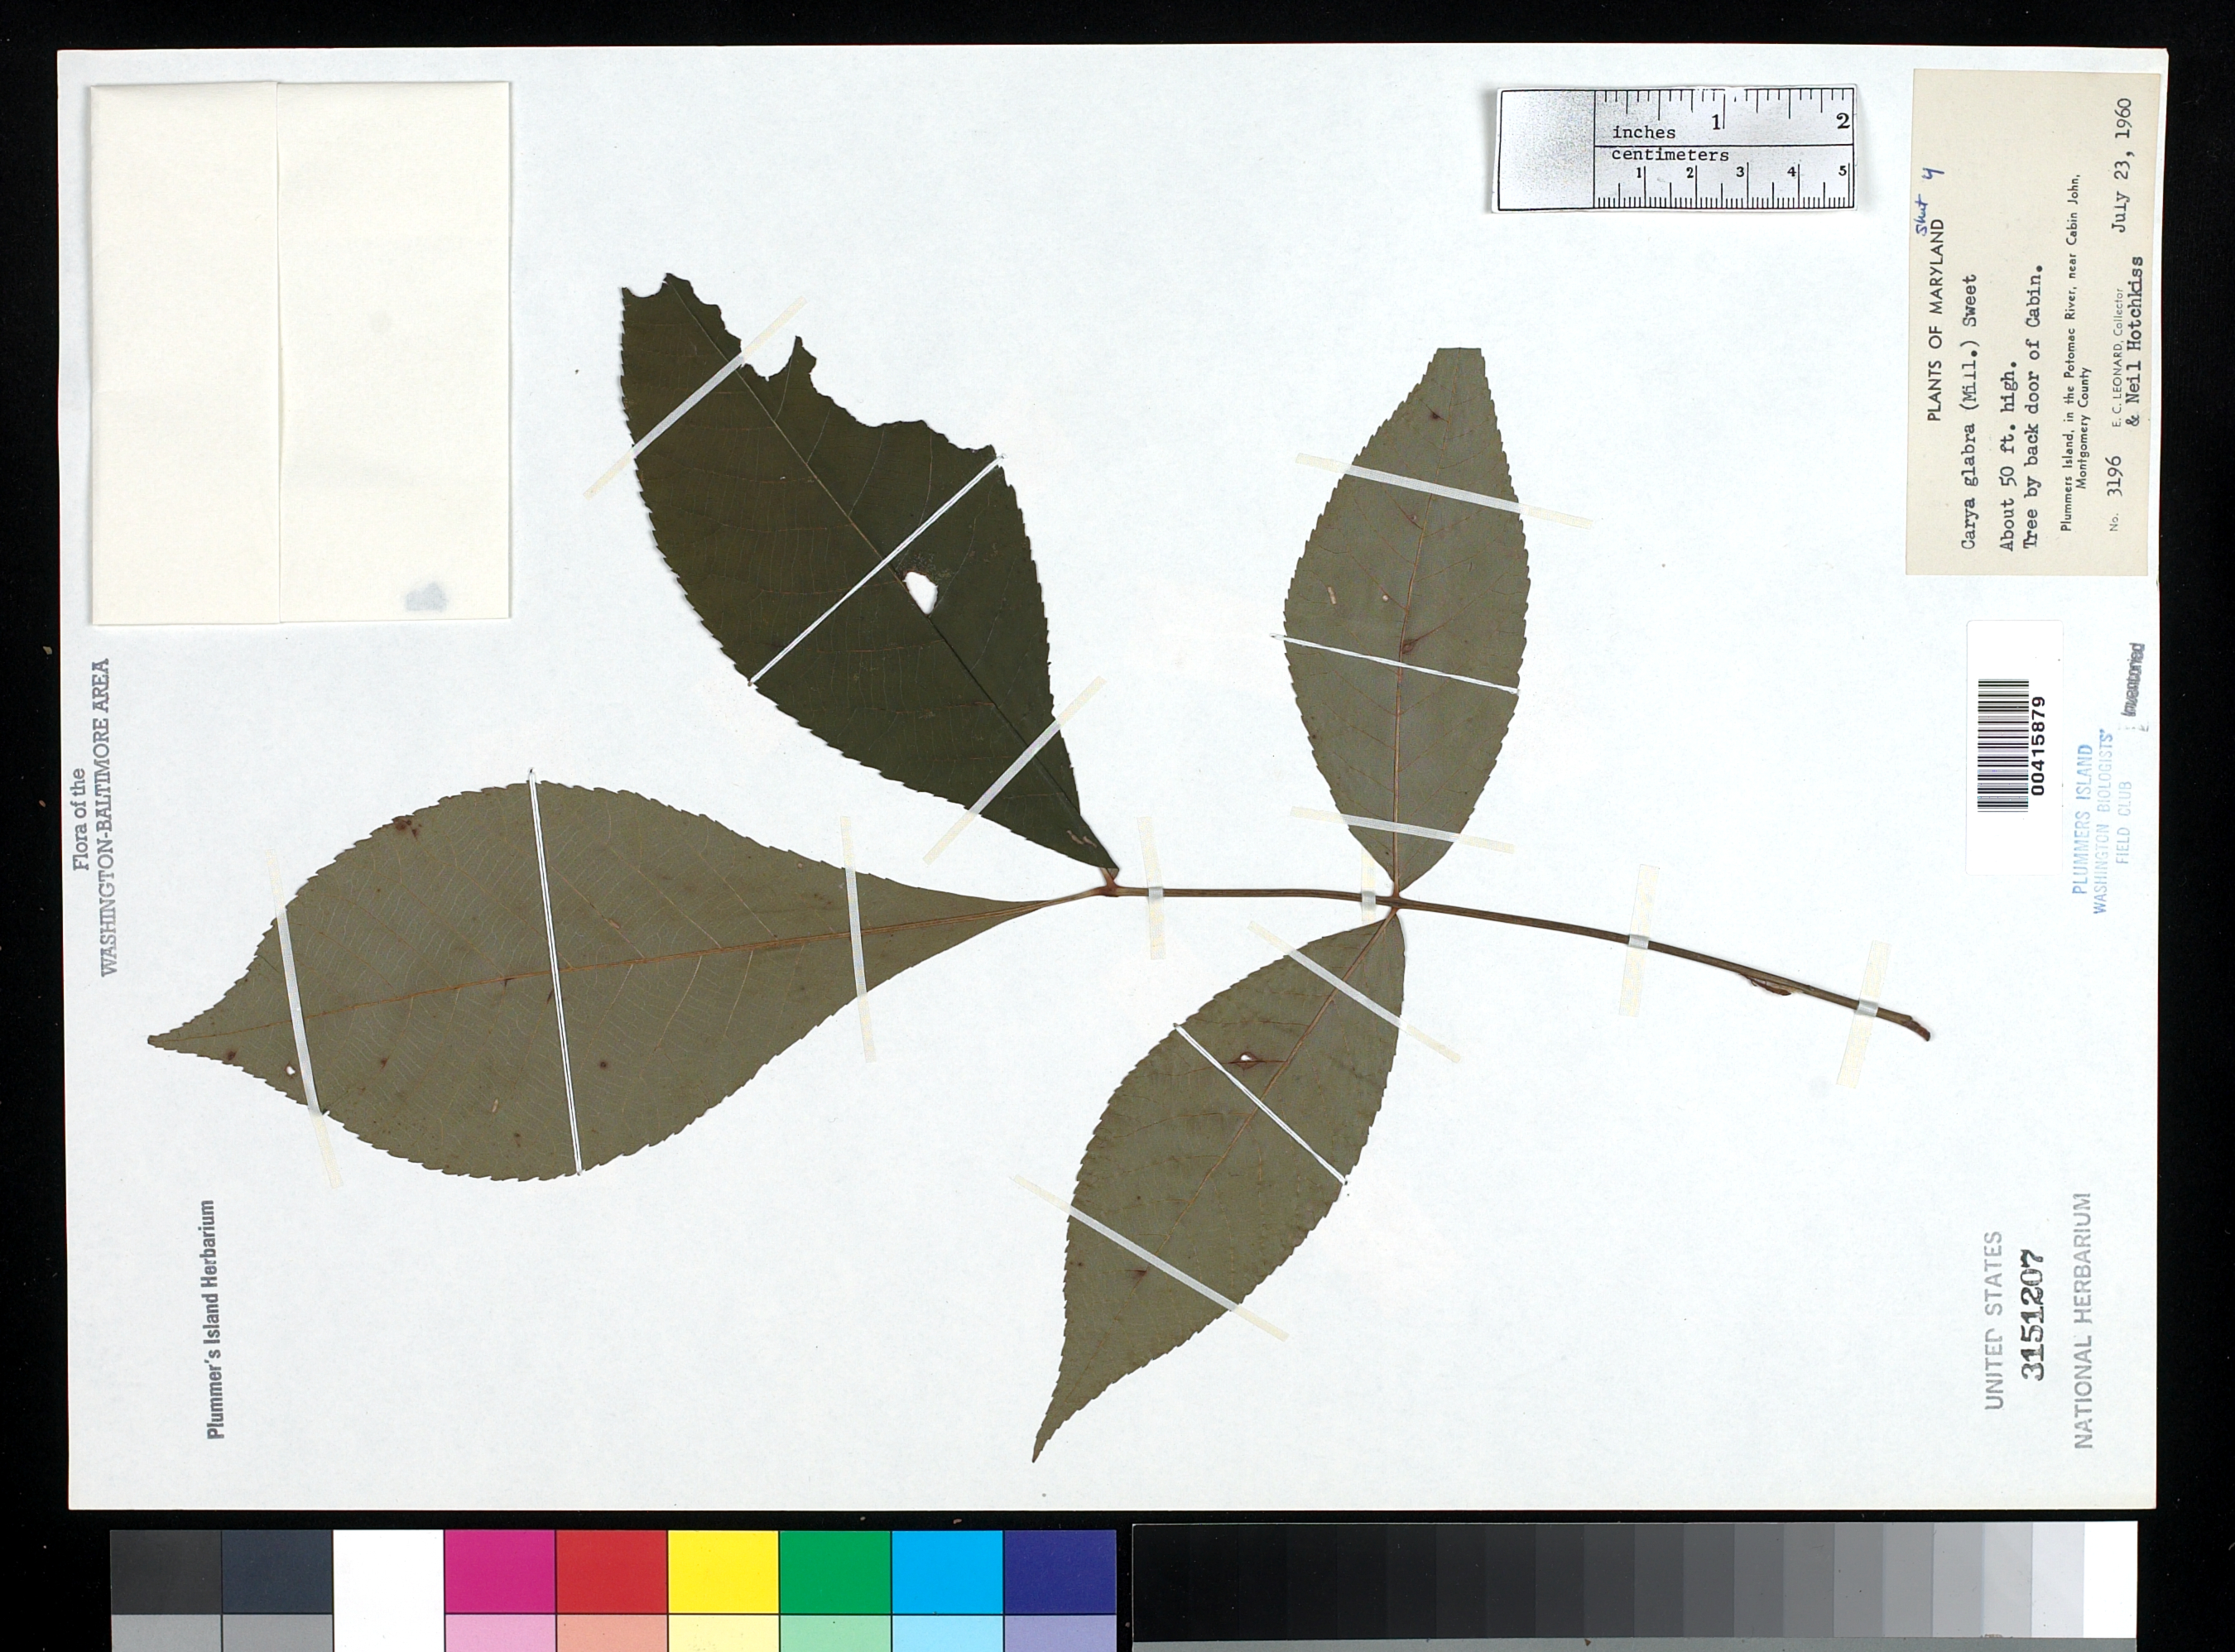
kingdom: Plantae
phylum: Tracheophyta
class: Magnoliopsida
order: Fagales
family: Juglandaceae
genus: Carya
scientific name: Carya glabra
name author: (Mill.) Sweet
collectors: E. C. Leonard & N. Hotchkiss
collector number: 3196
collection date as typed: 23 Jul 1960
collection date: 1960-07-23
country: United States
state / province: Maryland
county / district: Montgomery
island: Plummers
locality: Plummer's Island; by back door of Cabin C. & O. Canal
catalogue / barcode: US 3151207